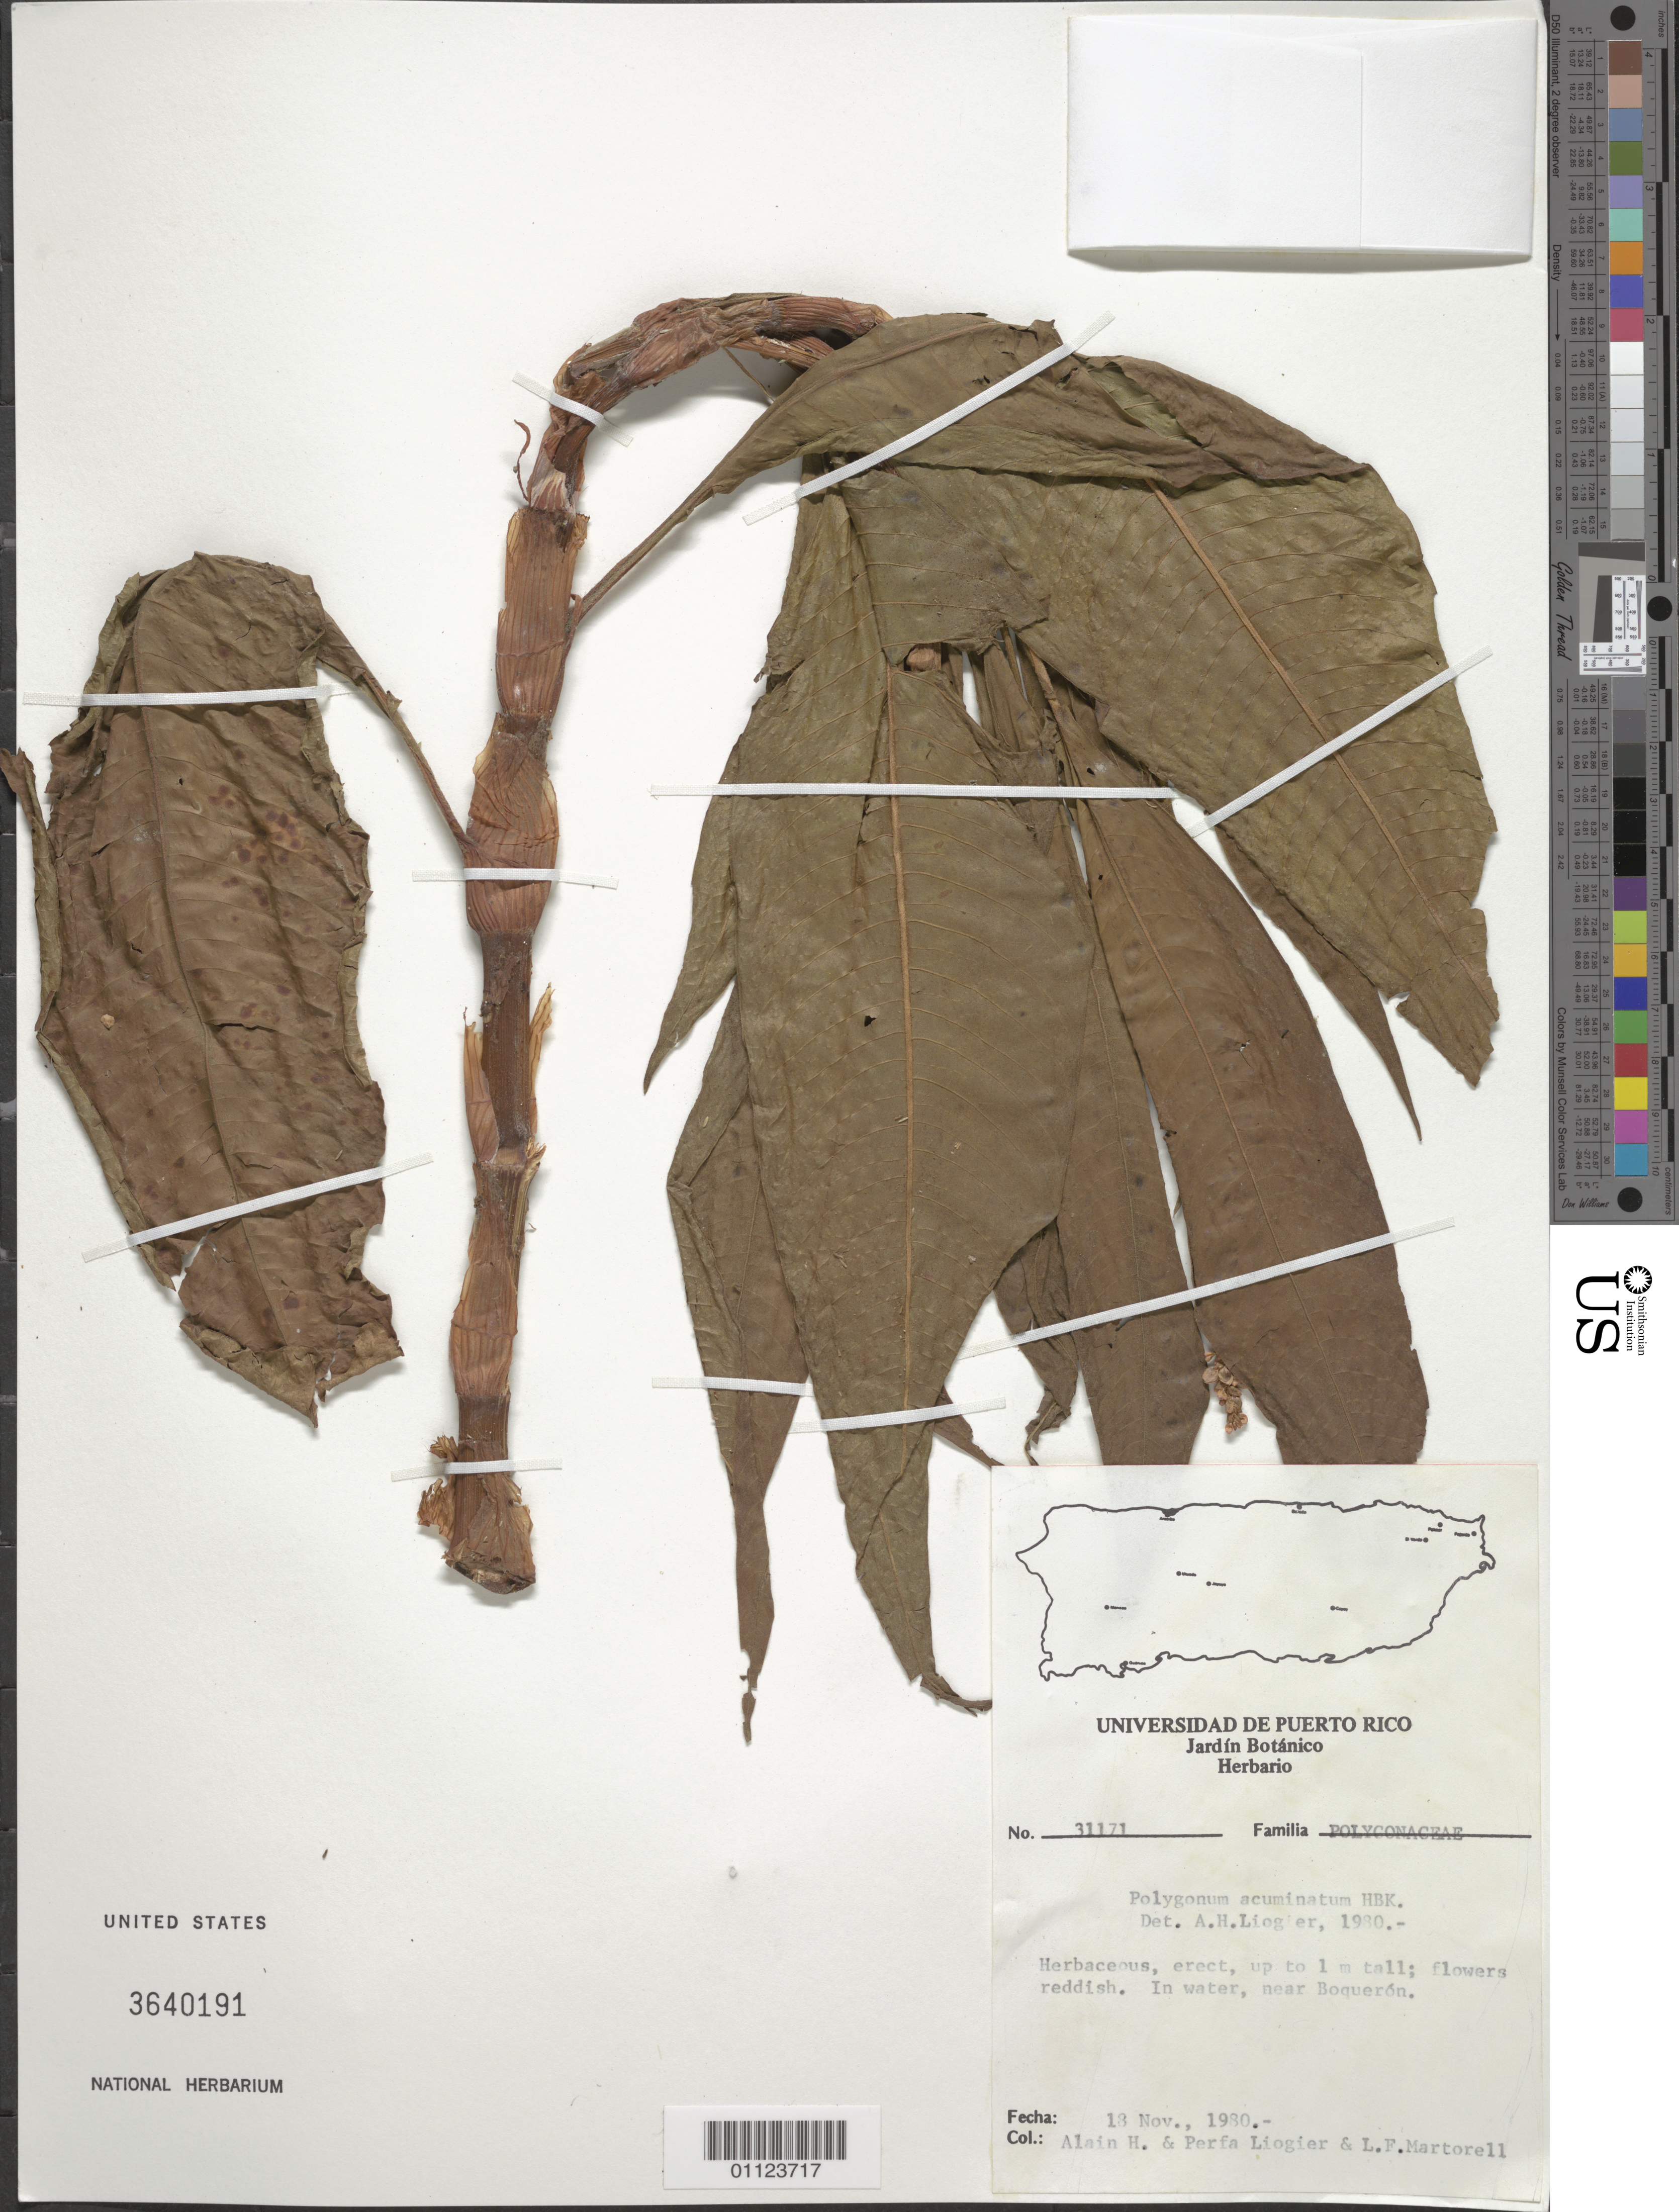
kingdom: Plantae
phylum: Tracheophyta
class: Magnoliopsida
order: Caryophyllales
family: Polygonaceae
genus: Polygonum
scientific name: Polygonum acuminatum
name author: Kunth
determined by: Liogier, Alain H.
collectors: A. H. Liogier, M. P. Liogier & L. Martorell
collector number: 31171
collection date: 1980-11-18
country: Puerto Rico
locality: Boquerón.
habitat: In water.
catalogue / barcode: US 3640191